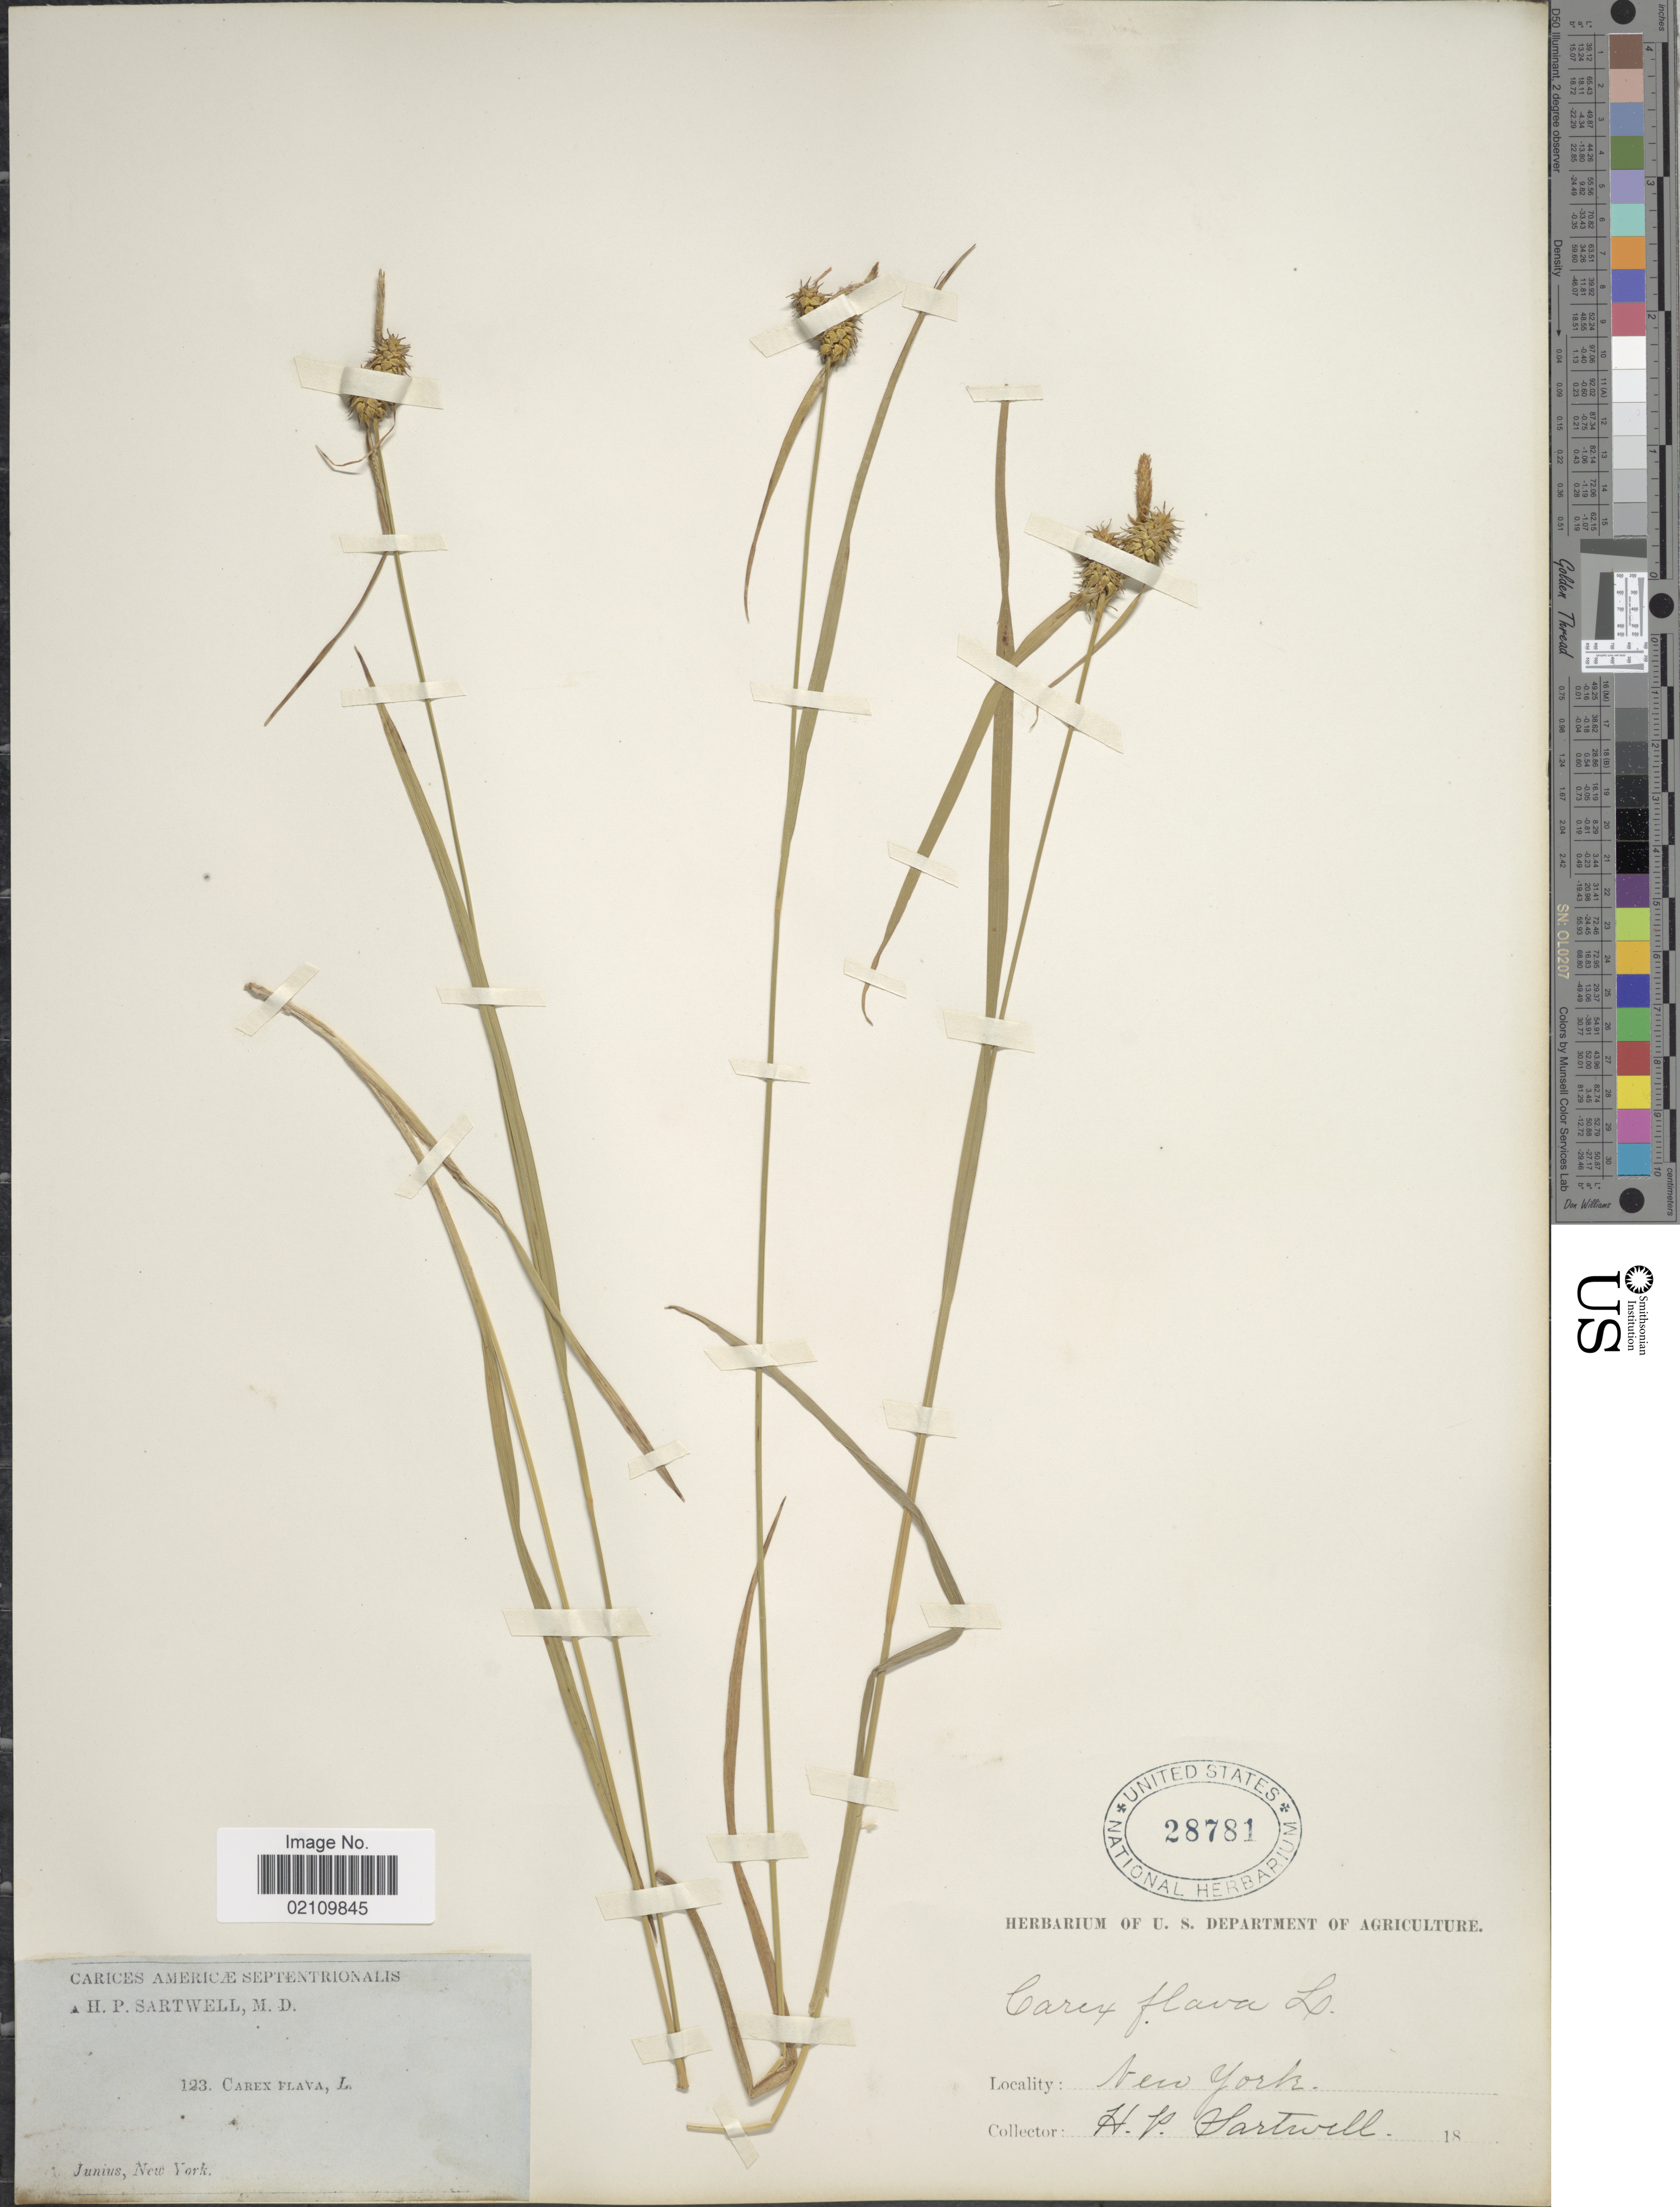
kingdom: Plantae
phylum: Tracheophyta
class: Liliopsida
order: Poales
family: Cyperaceae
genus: Carex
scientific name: Carex flava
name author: L.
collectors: H. P. Sartwell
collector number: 123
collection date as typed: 18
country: United States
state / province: New York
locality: Junius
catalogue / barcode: US 28781